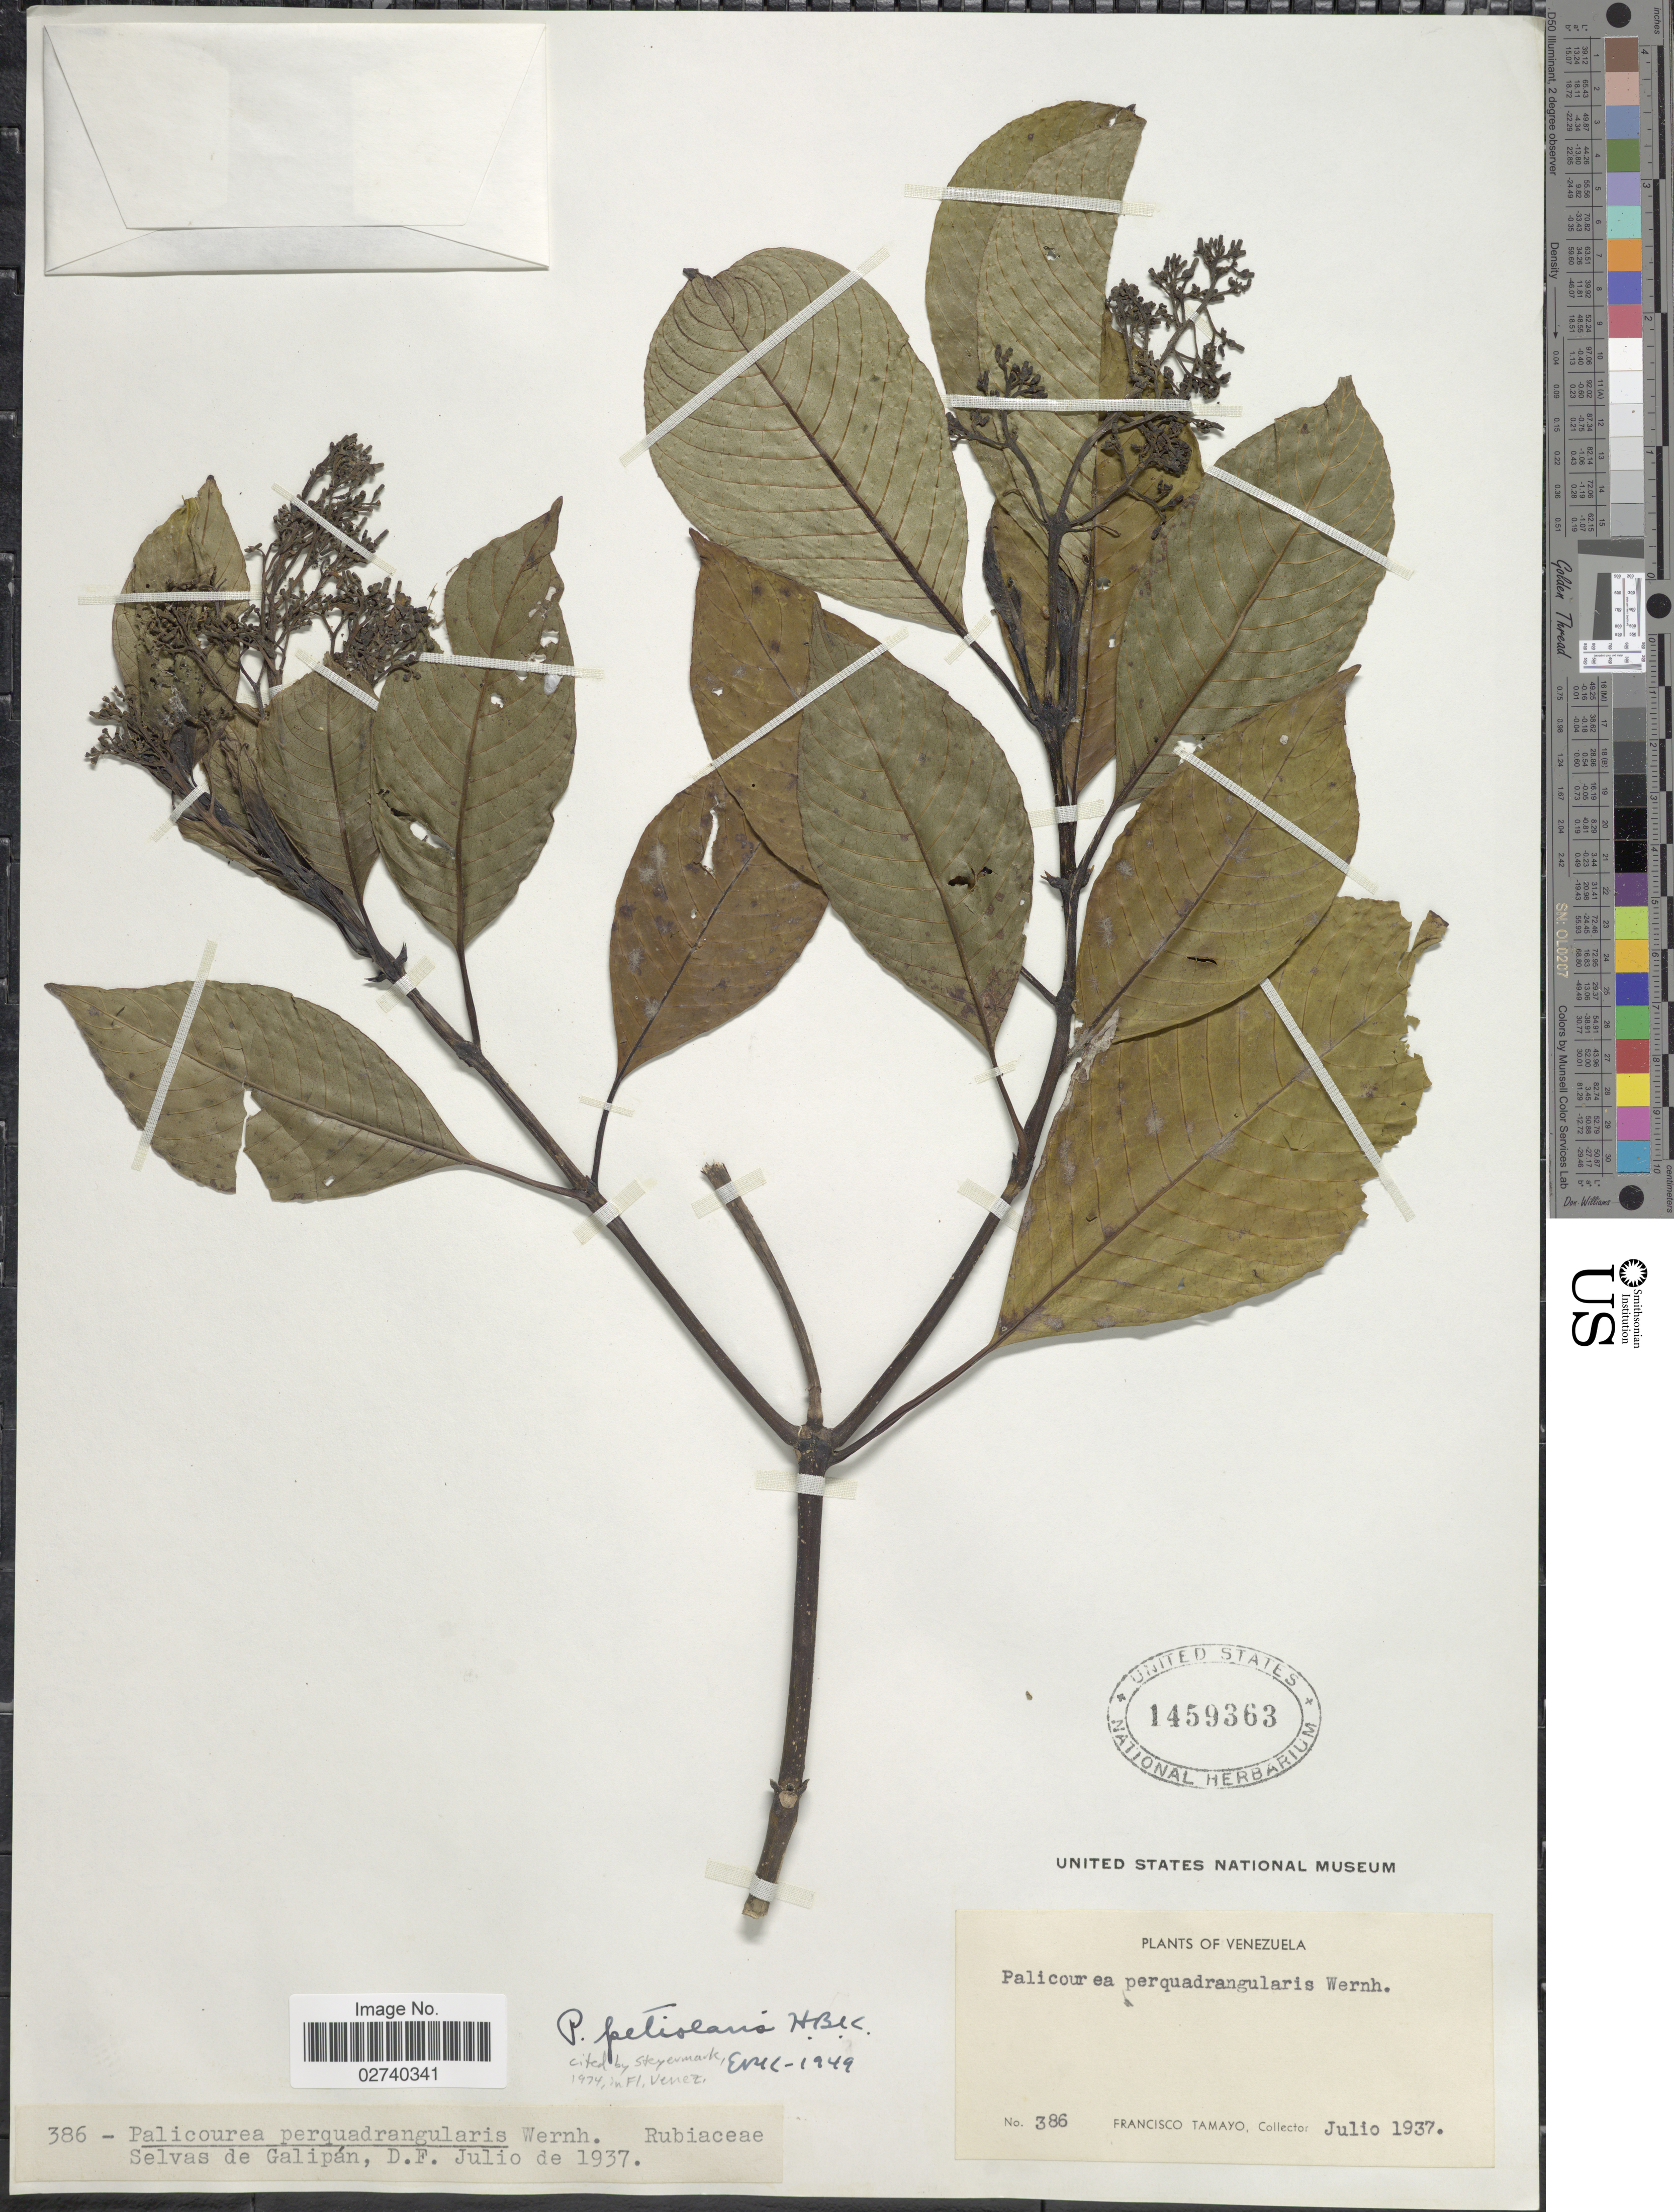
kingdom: Plantae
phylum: Tracheophyta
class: Magnoliopsida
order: Gentianales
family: Rubiaceae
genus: Palicourea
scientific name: Palicourea petiolaris Kunth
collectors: F. Tamayo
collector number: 386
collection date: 1937-07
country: Venezuela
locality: Selvas de Galipán, D.F.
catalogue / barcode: US 1459363